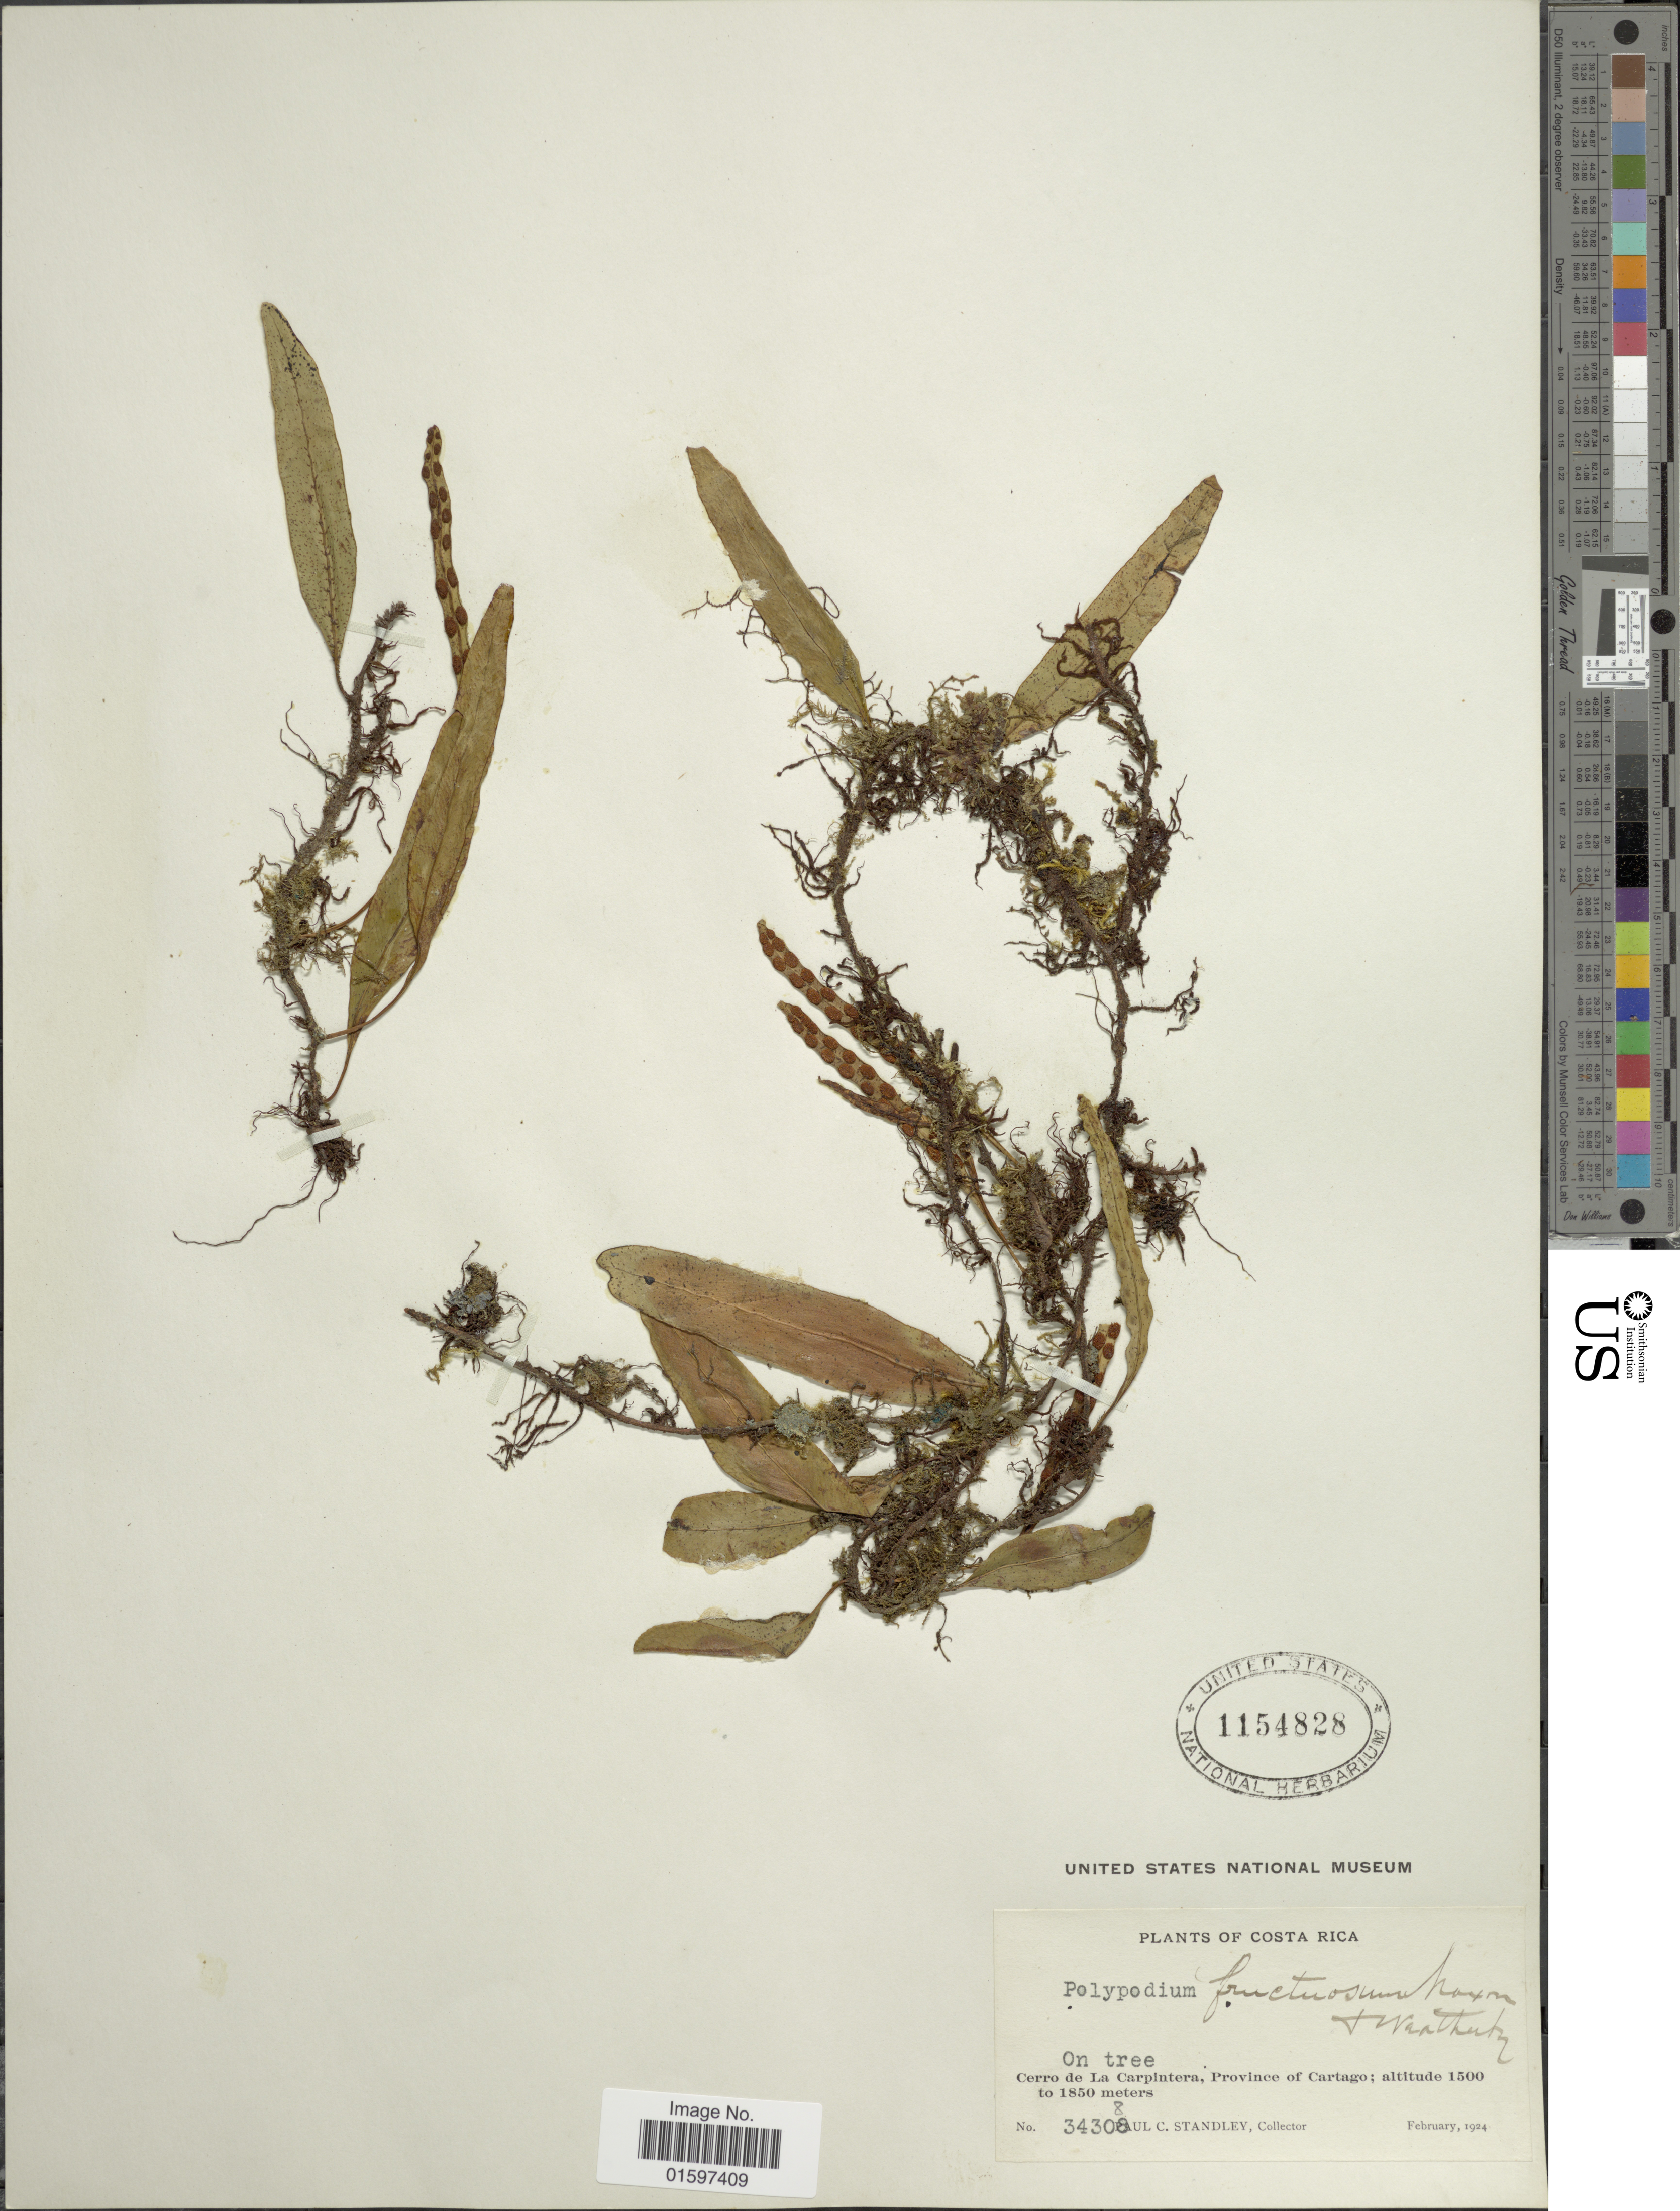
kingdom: Plantae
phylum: Tracheophyta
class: Polypodiopsida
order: Polypodiales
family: Polypodiaceae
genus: Pleopeltis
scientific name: Pleopeltis fructuosa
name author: (Maxon & Weath.) Lellinger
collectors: P. C. Standley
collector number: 34308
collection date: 1924-02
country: Costa Rica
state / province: Cartago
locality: Cerro de La Carpintera, Province of Cartago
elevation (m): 1500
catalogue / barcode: US 1154828